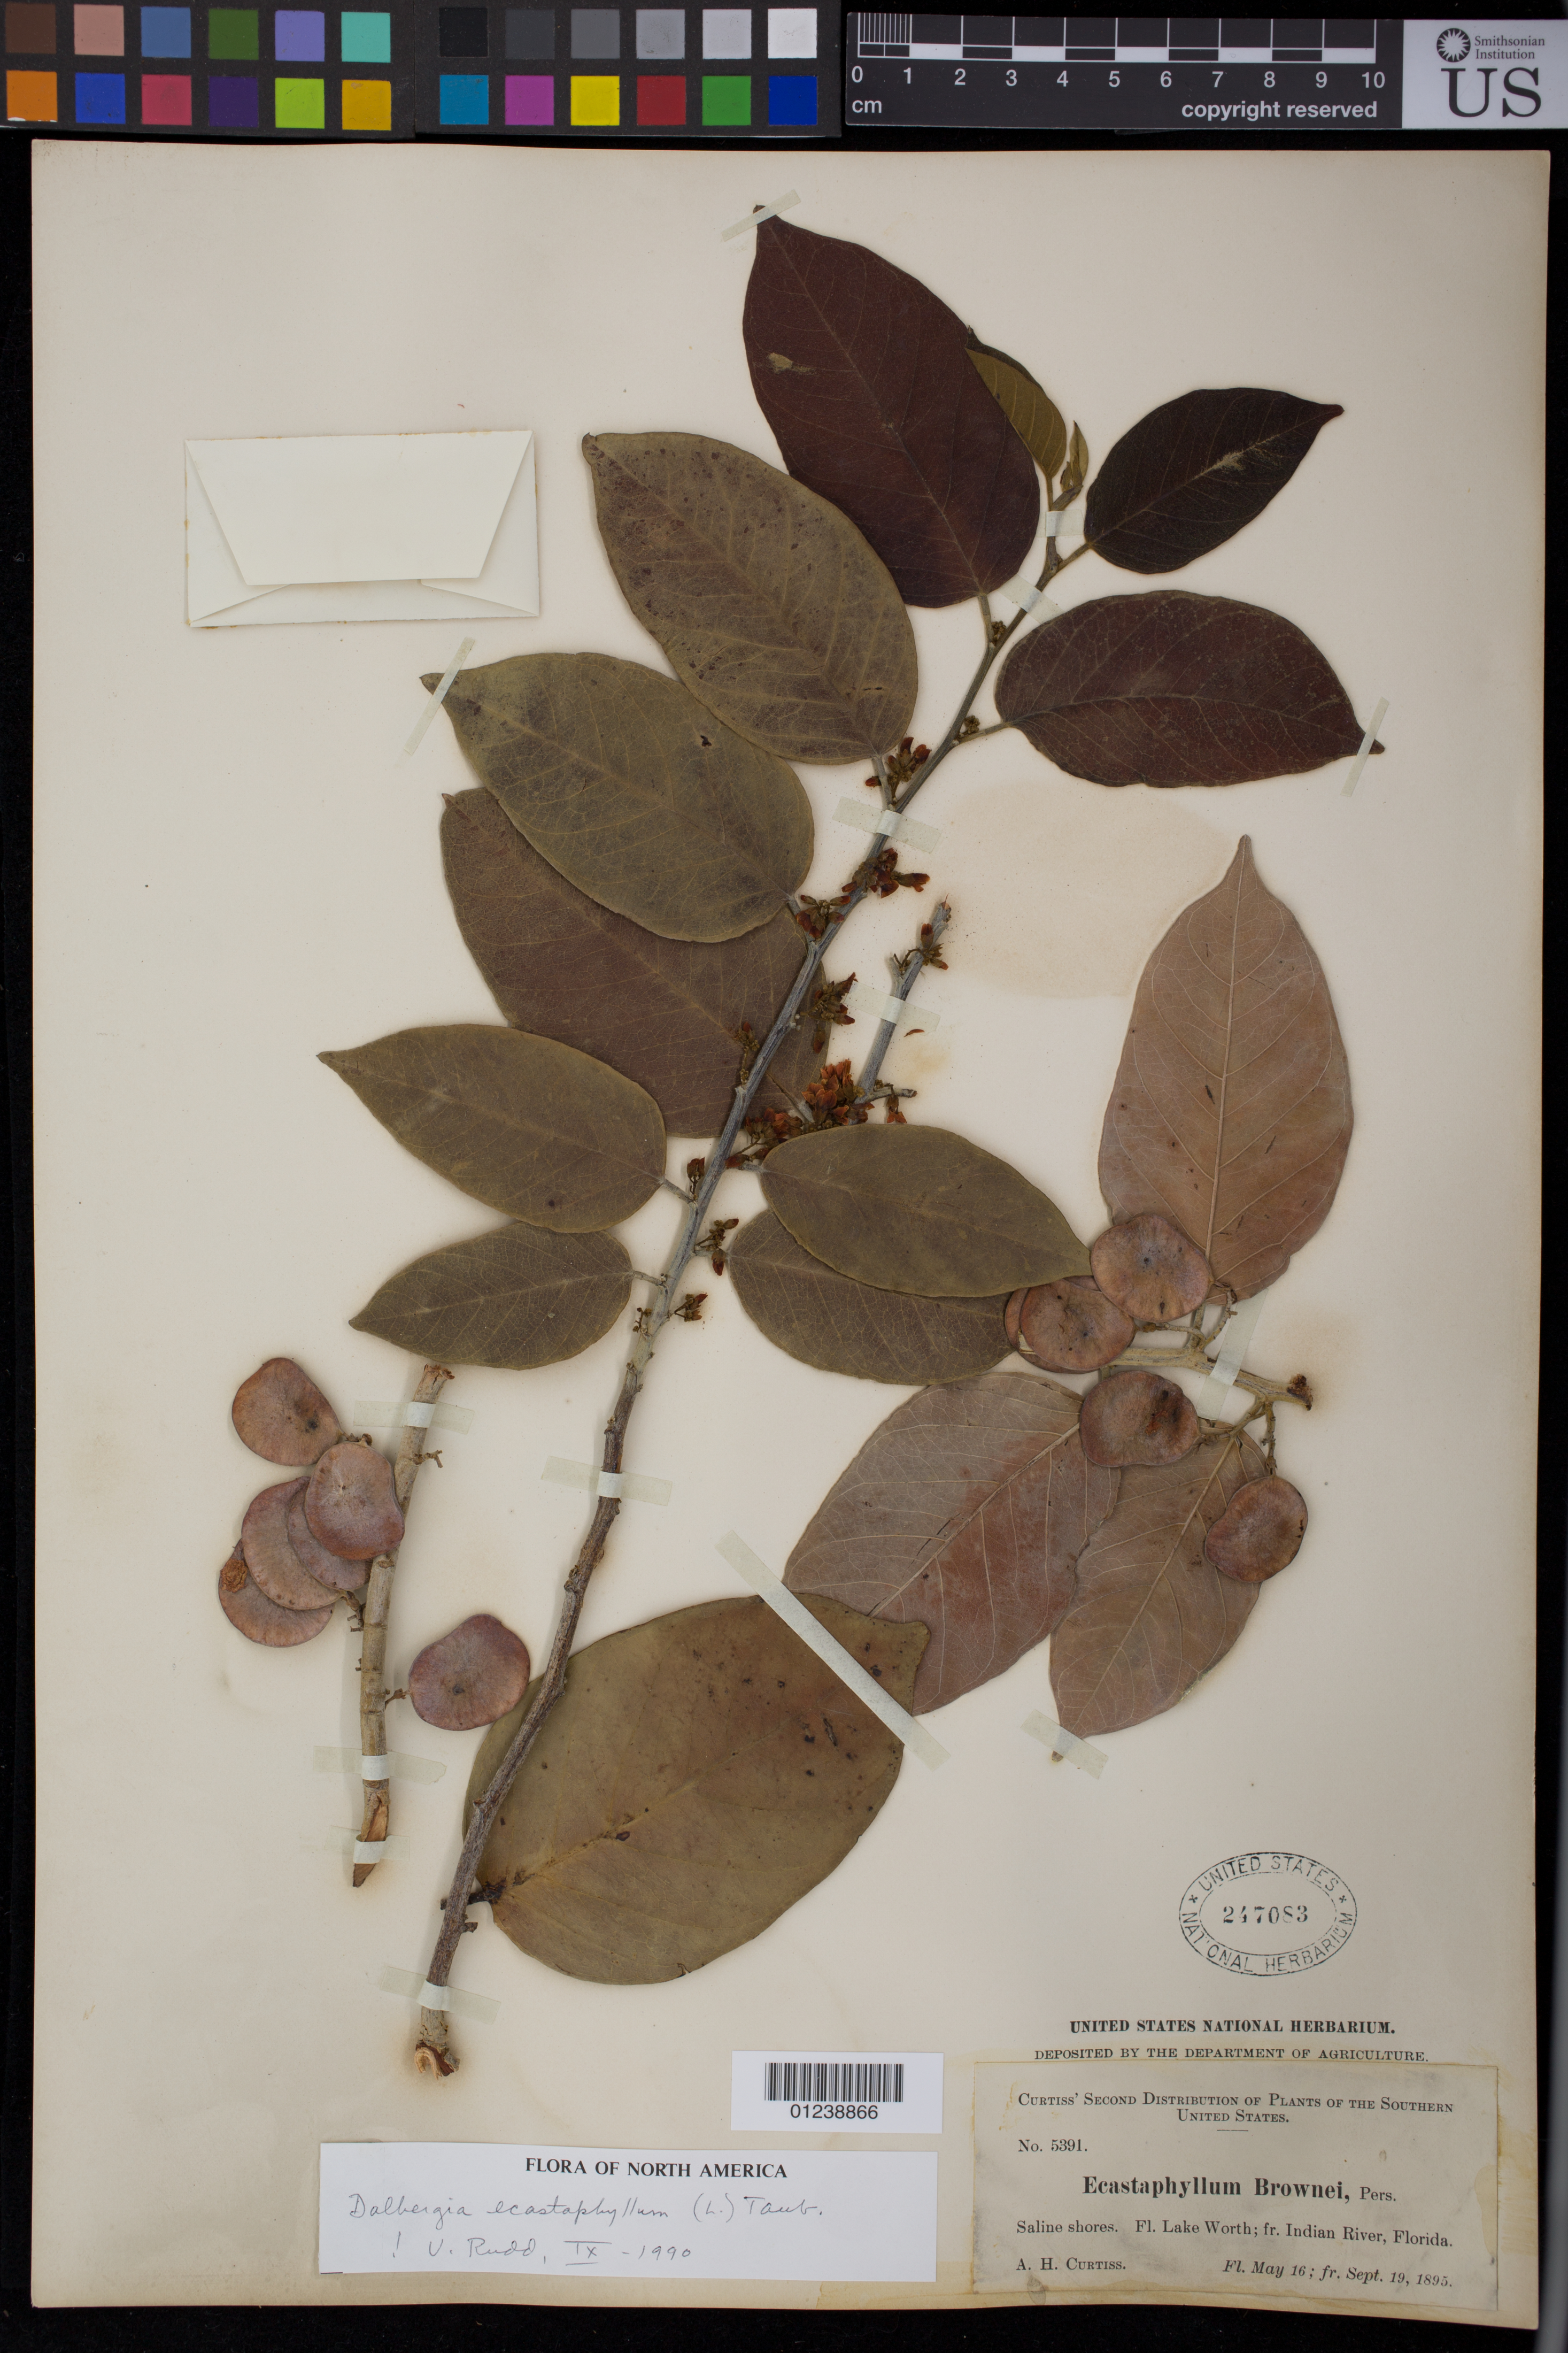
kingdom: Plantae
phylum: Tracheophyta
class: Magnoliopsida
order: Fabales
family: Fabaceae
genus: Dalbergia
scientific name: Dalbergia ecastaphyllum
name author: (L.) Taub.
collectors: A. H. Curtiss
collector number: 5391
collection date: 1895-05-16/1895-09-19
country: United States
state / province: Florida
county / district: Palm Beach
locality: Saline shores. Fl. Lake Worth; fr. Indian River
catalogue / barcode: US 247083